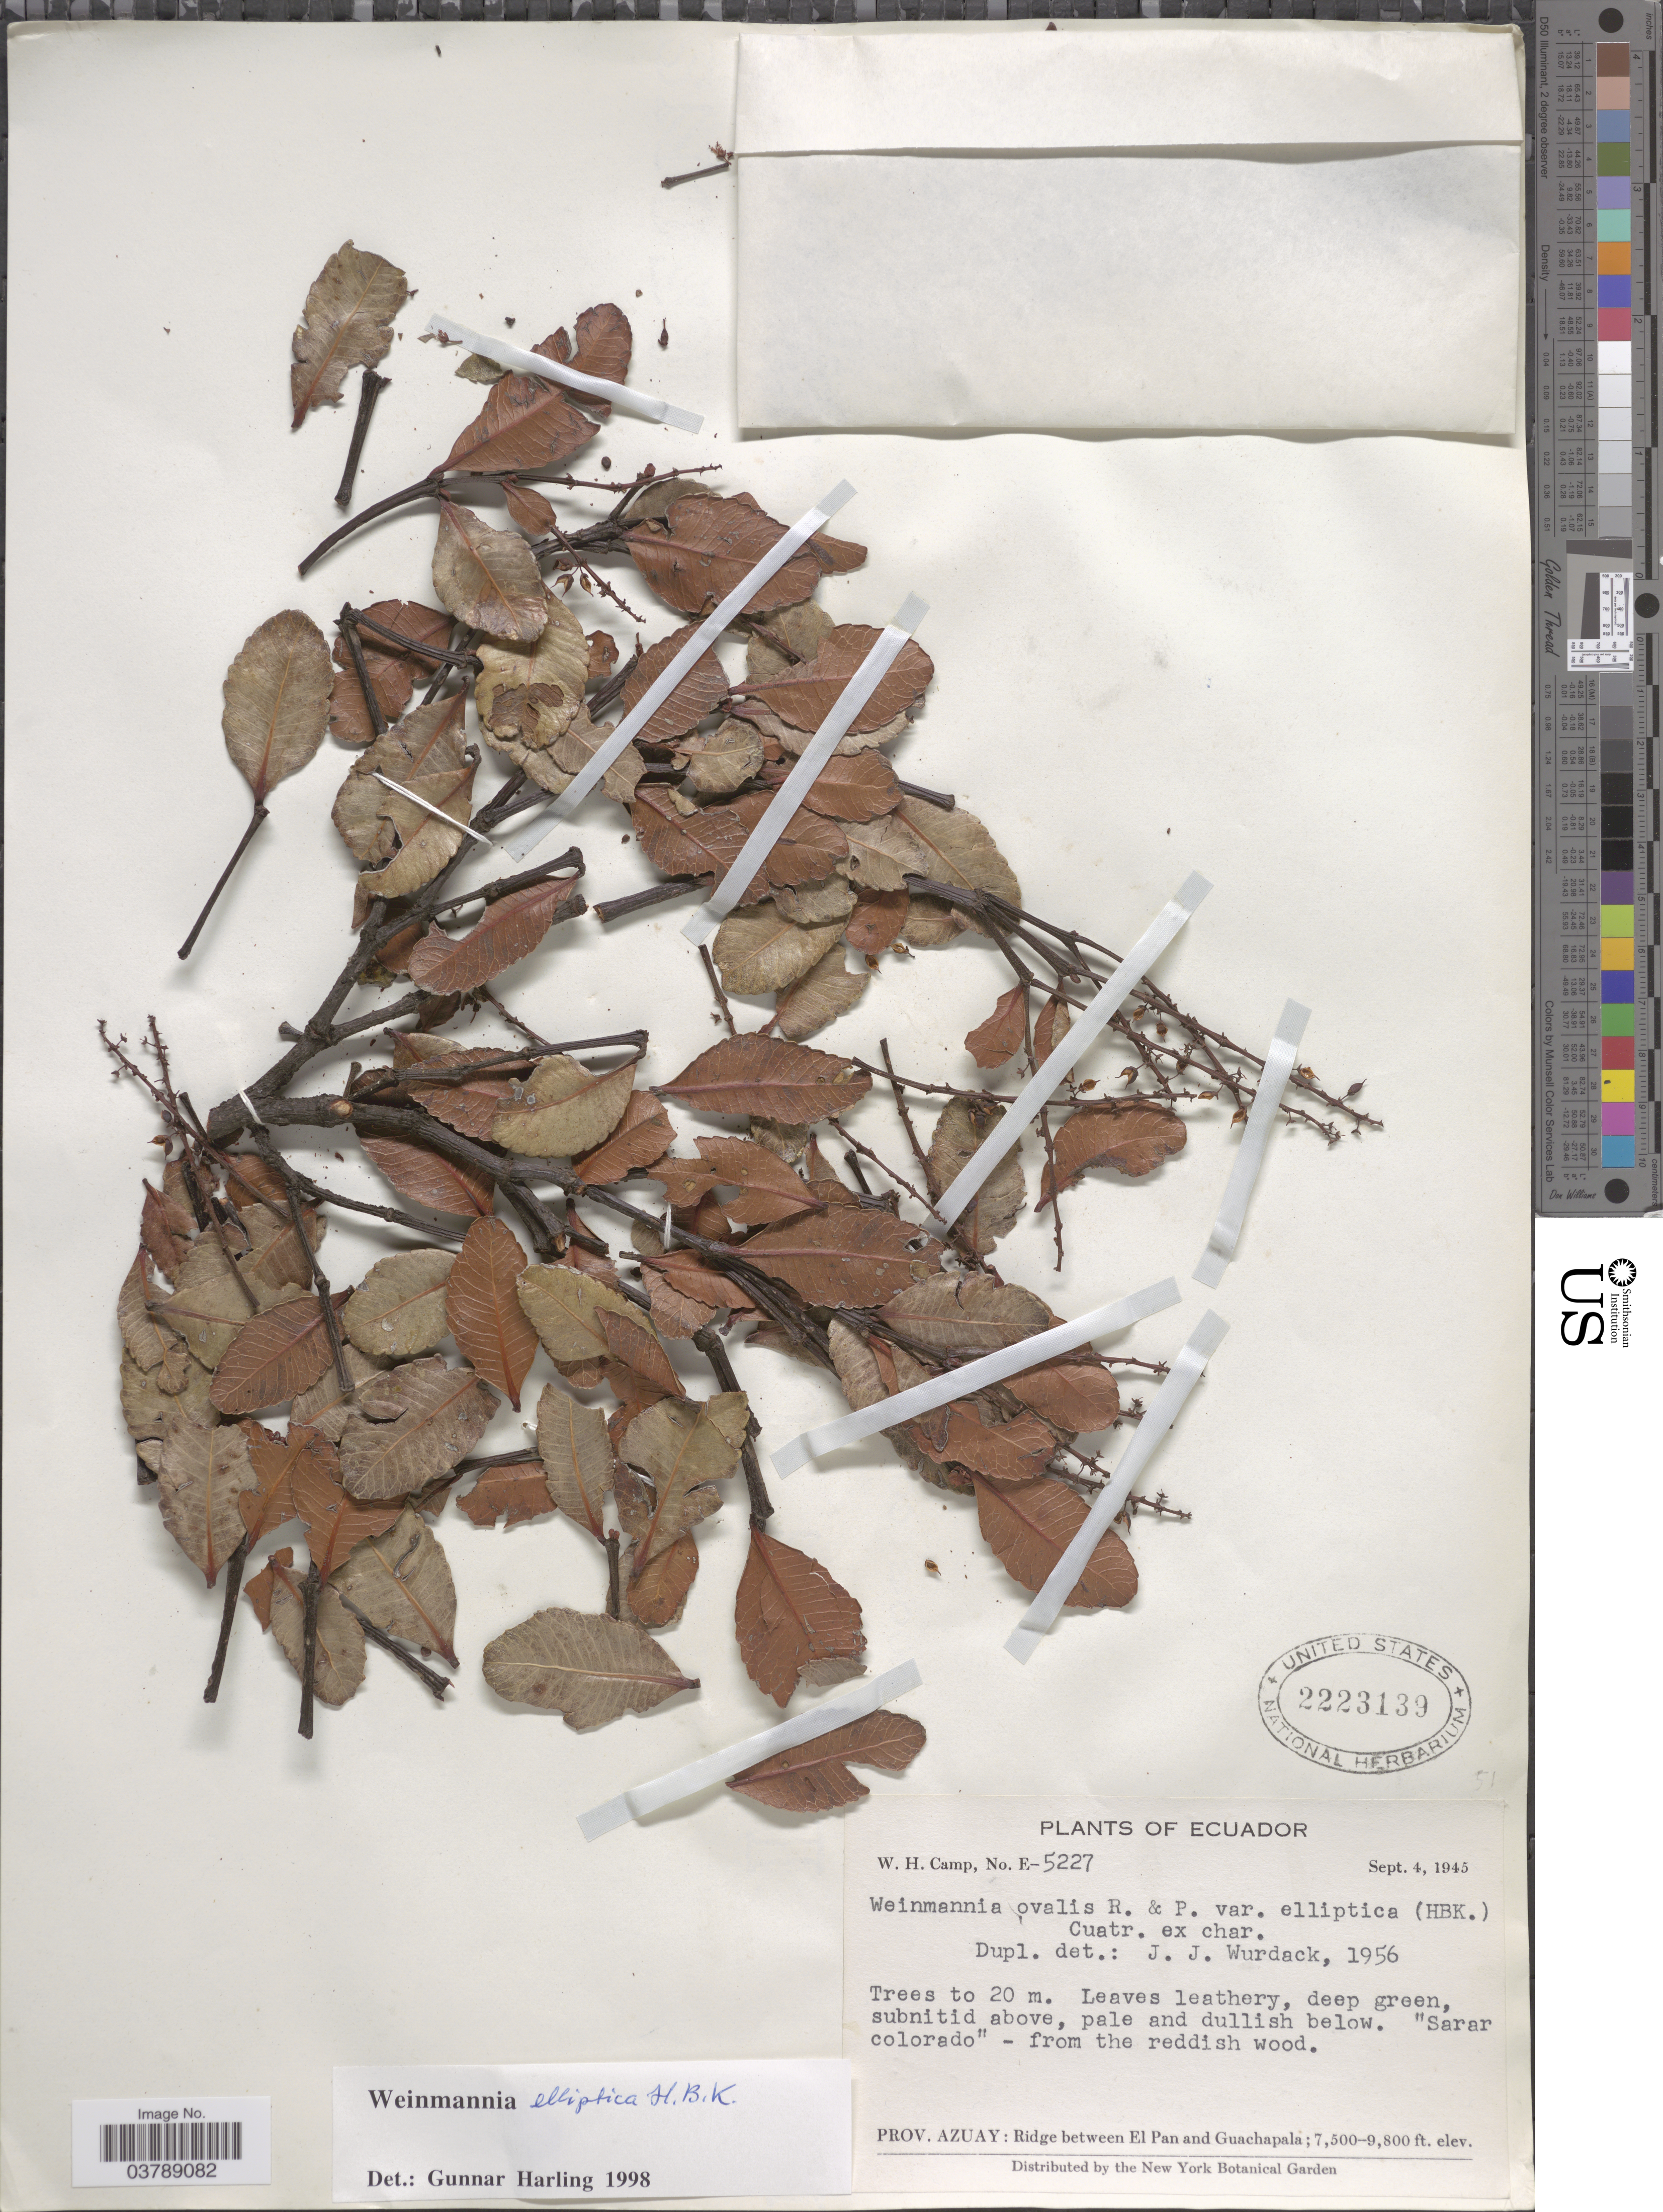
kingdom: Plantae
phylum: Tracheophyta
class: Magnoliopsida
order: Oxalidales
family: Cunoniaceae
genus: Weinmannia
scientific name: Weinmannia elliptica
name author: Kunth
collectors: W. H. Camp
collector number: E-5227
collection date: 1945-09-04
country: Ecuador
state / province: Azuay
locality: Ridge between El Pan and Guachapala.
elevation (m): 2286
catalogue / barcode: US 2223139